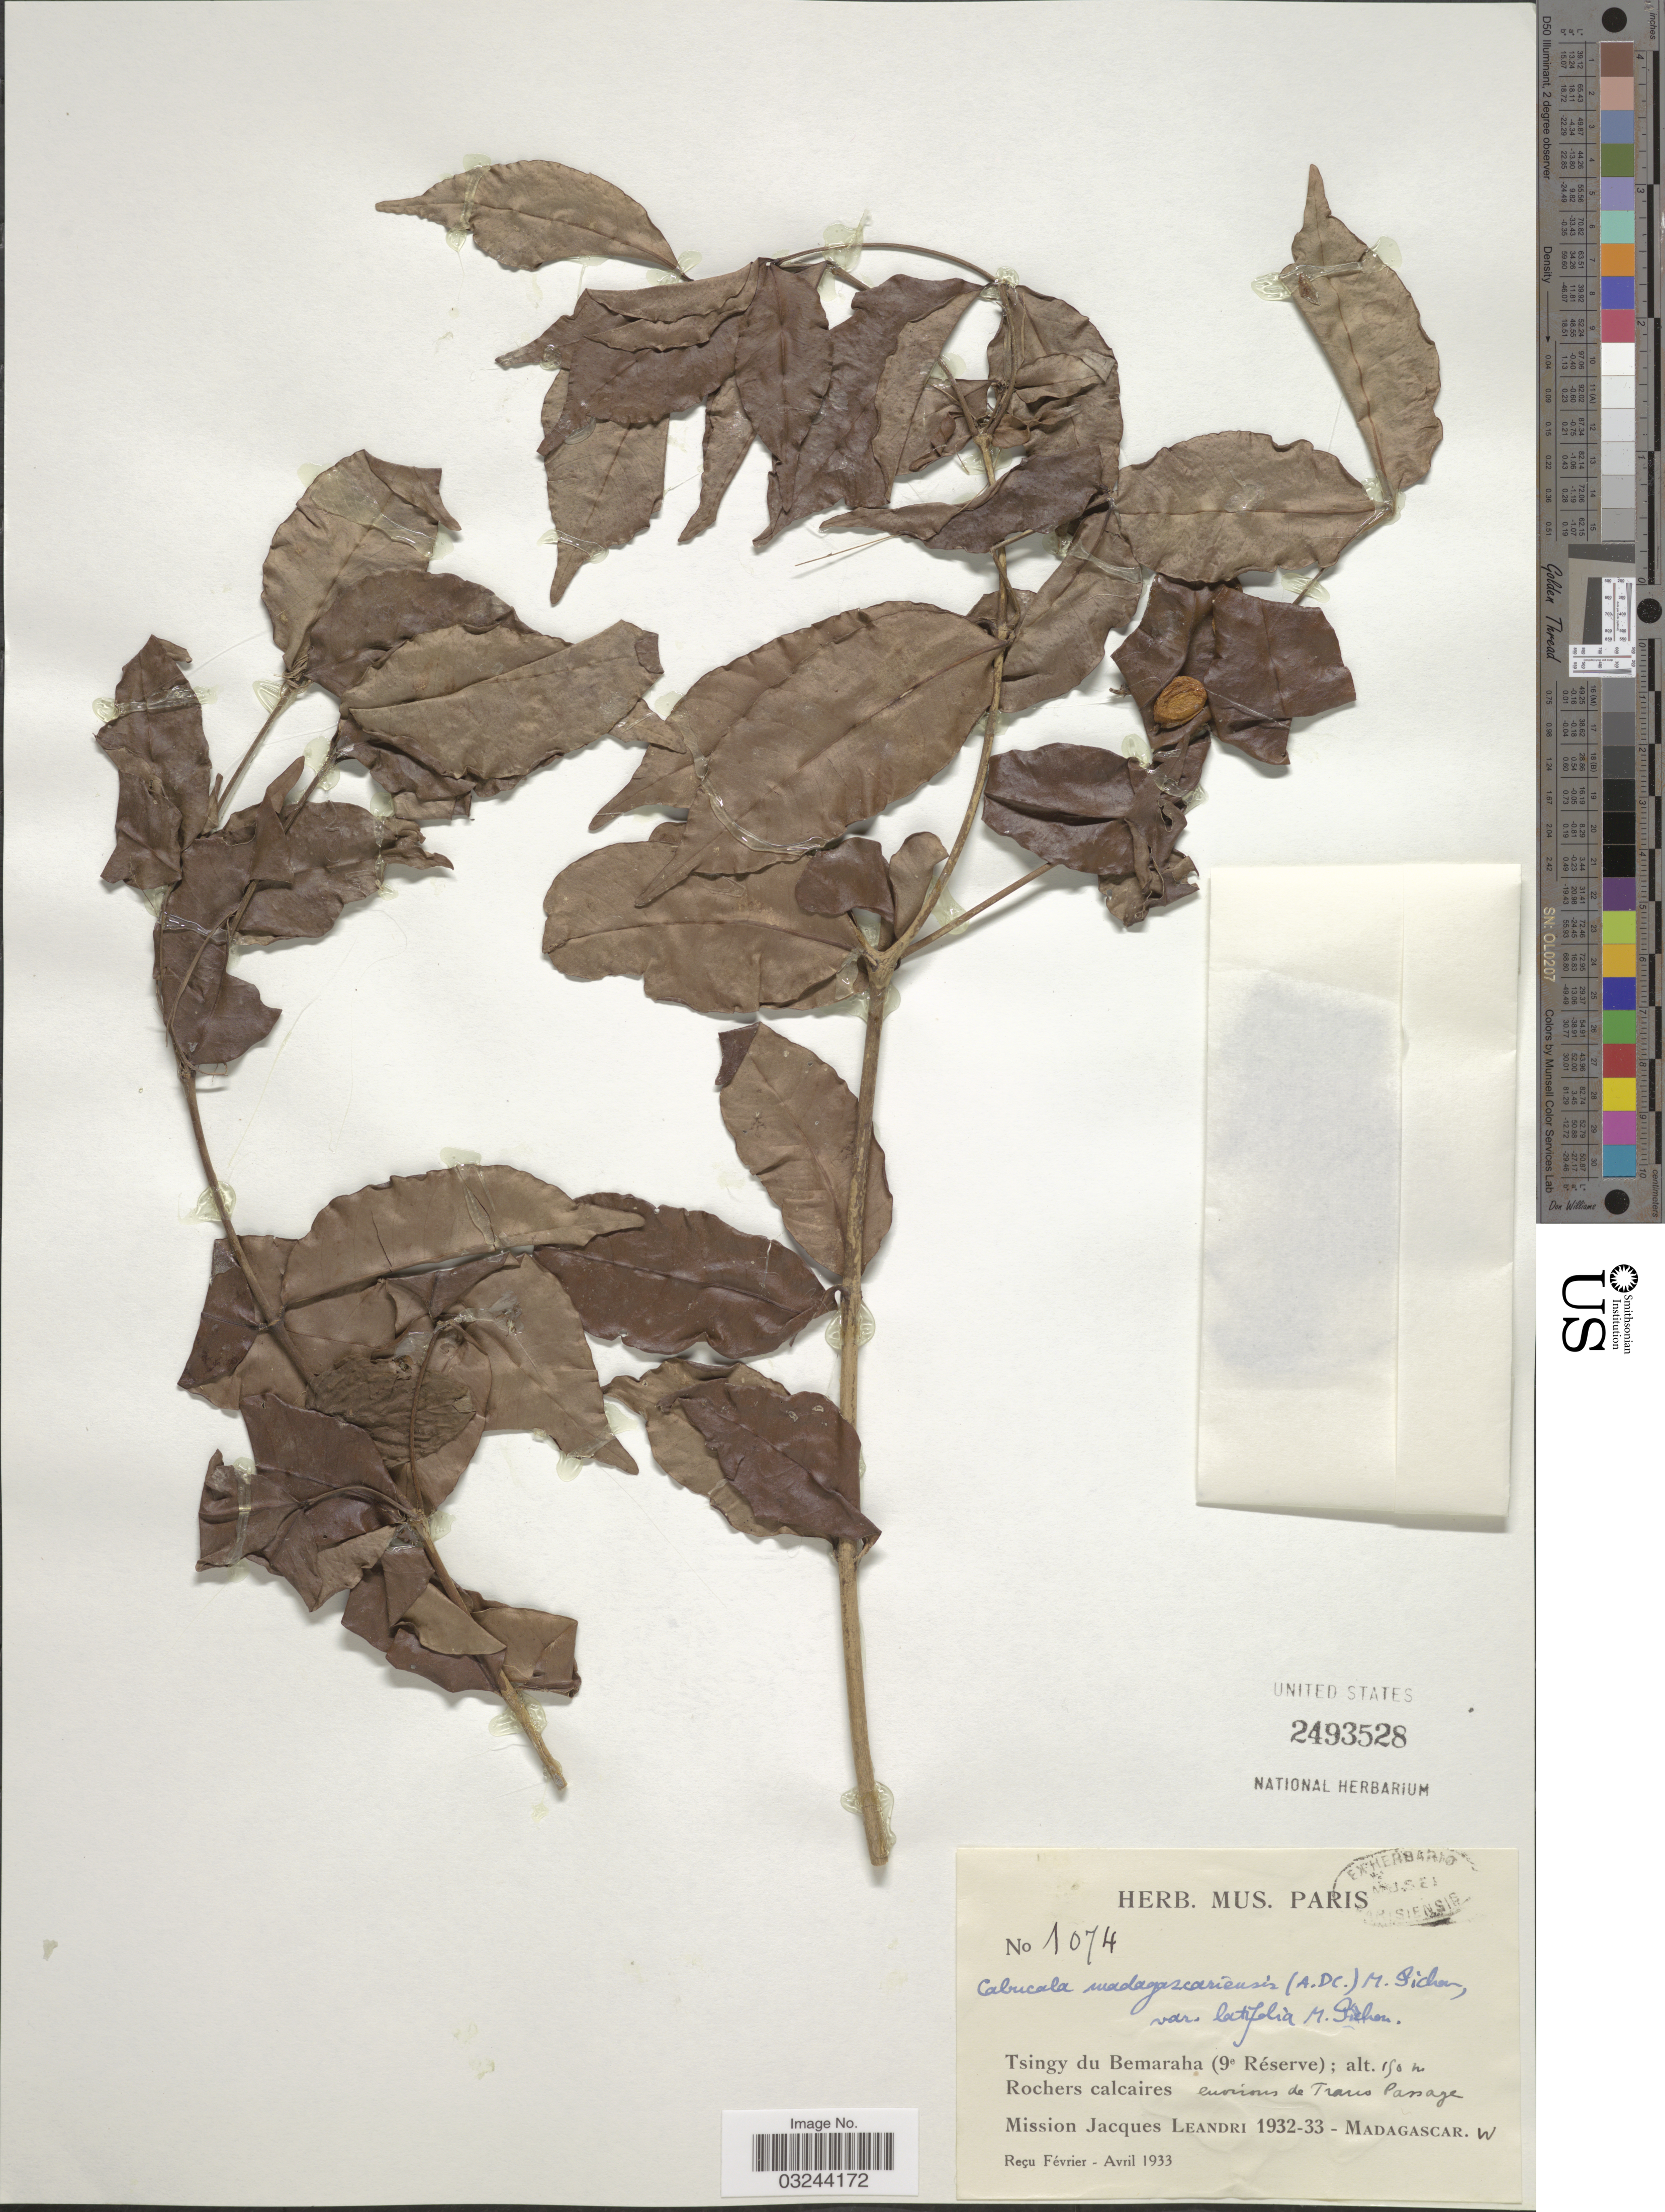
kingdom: Plantae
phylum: Tracheophyta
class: Magnoliopsida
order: Gentianales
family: Apocynaceae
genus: Cabucala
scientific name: Cabucala madagascariensis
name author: (A. DC.) Pichon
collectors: J. Leandri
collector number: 1074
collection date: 1932/1933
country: Madagascar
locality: Tsingy du Bemaraha (9e Réserve), Rochers calcaires environs de Trano Passage. Madagascar. W.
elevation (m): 150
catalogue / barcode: US 2493528